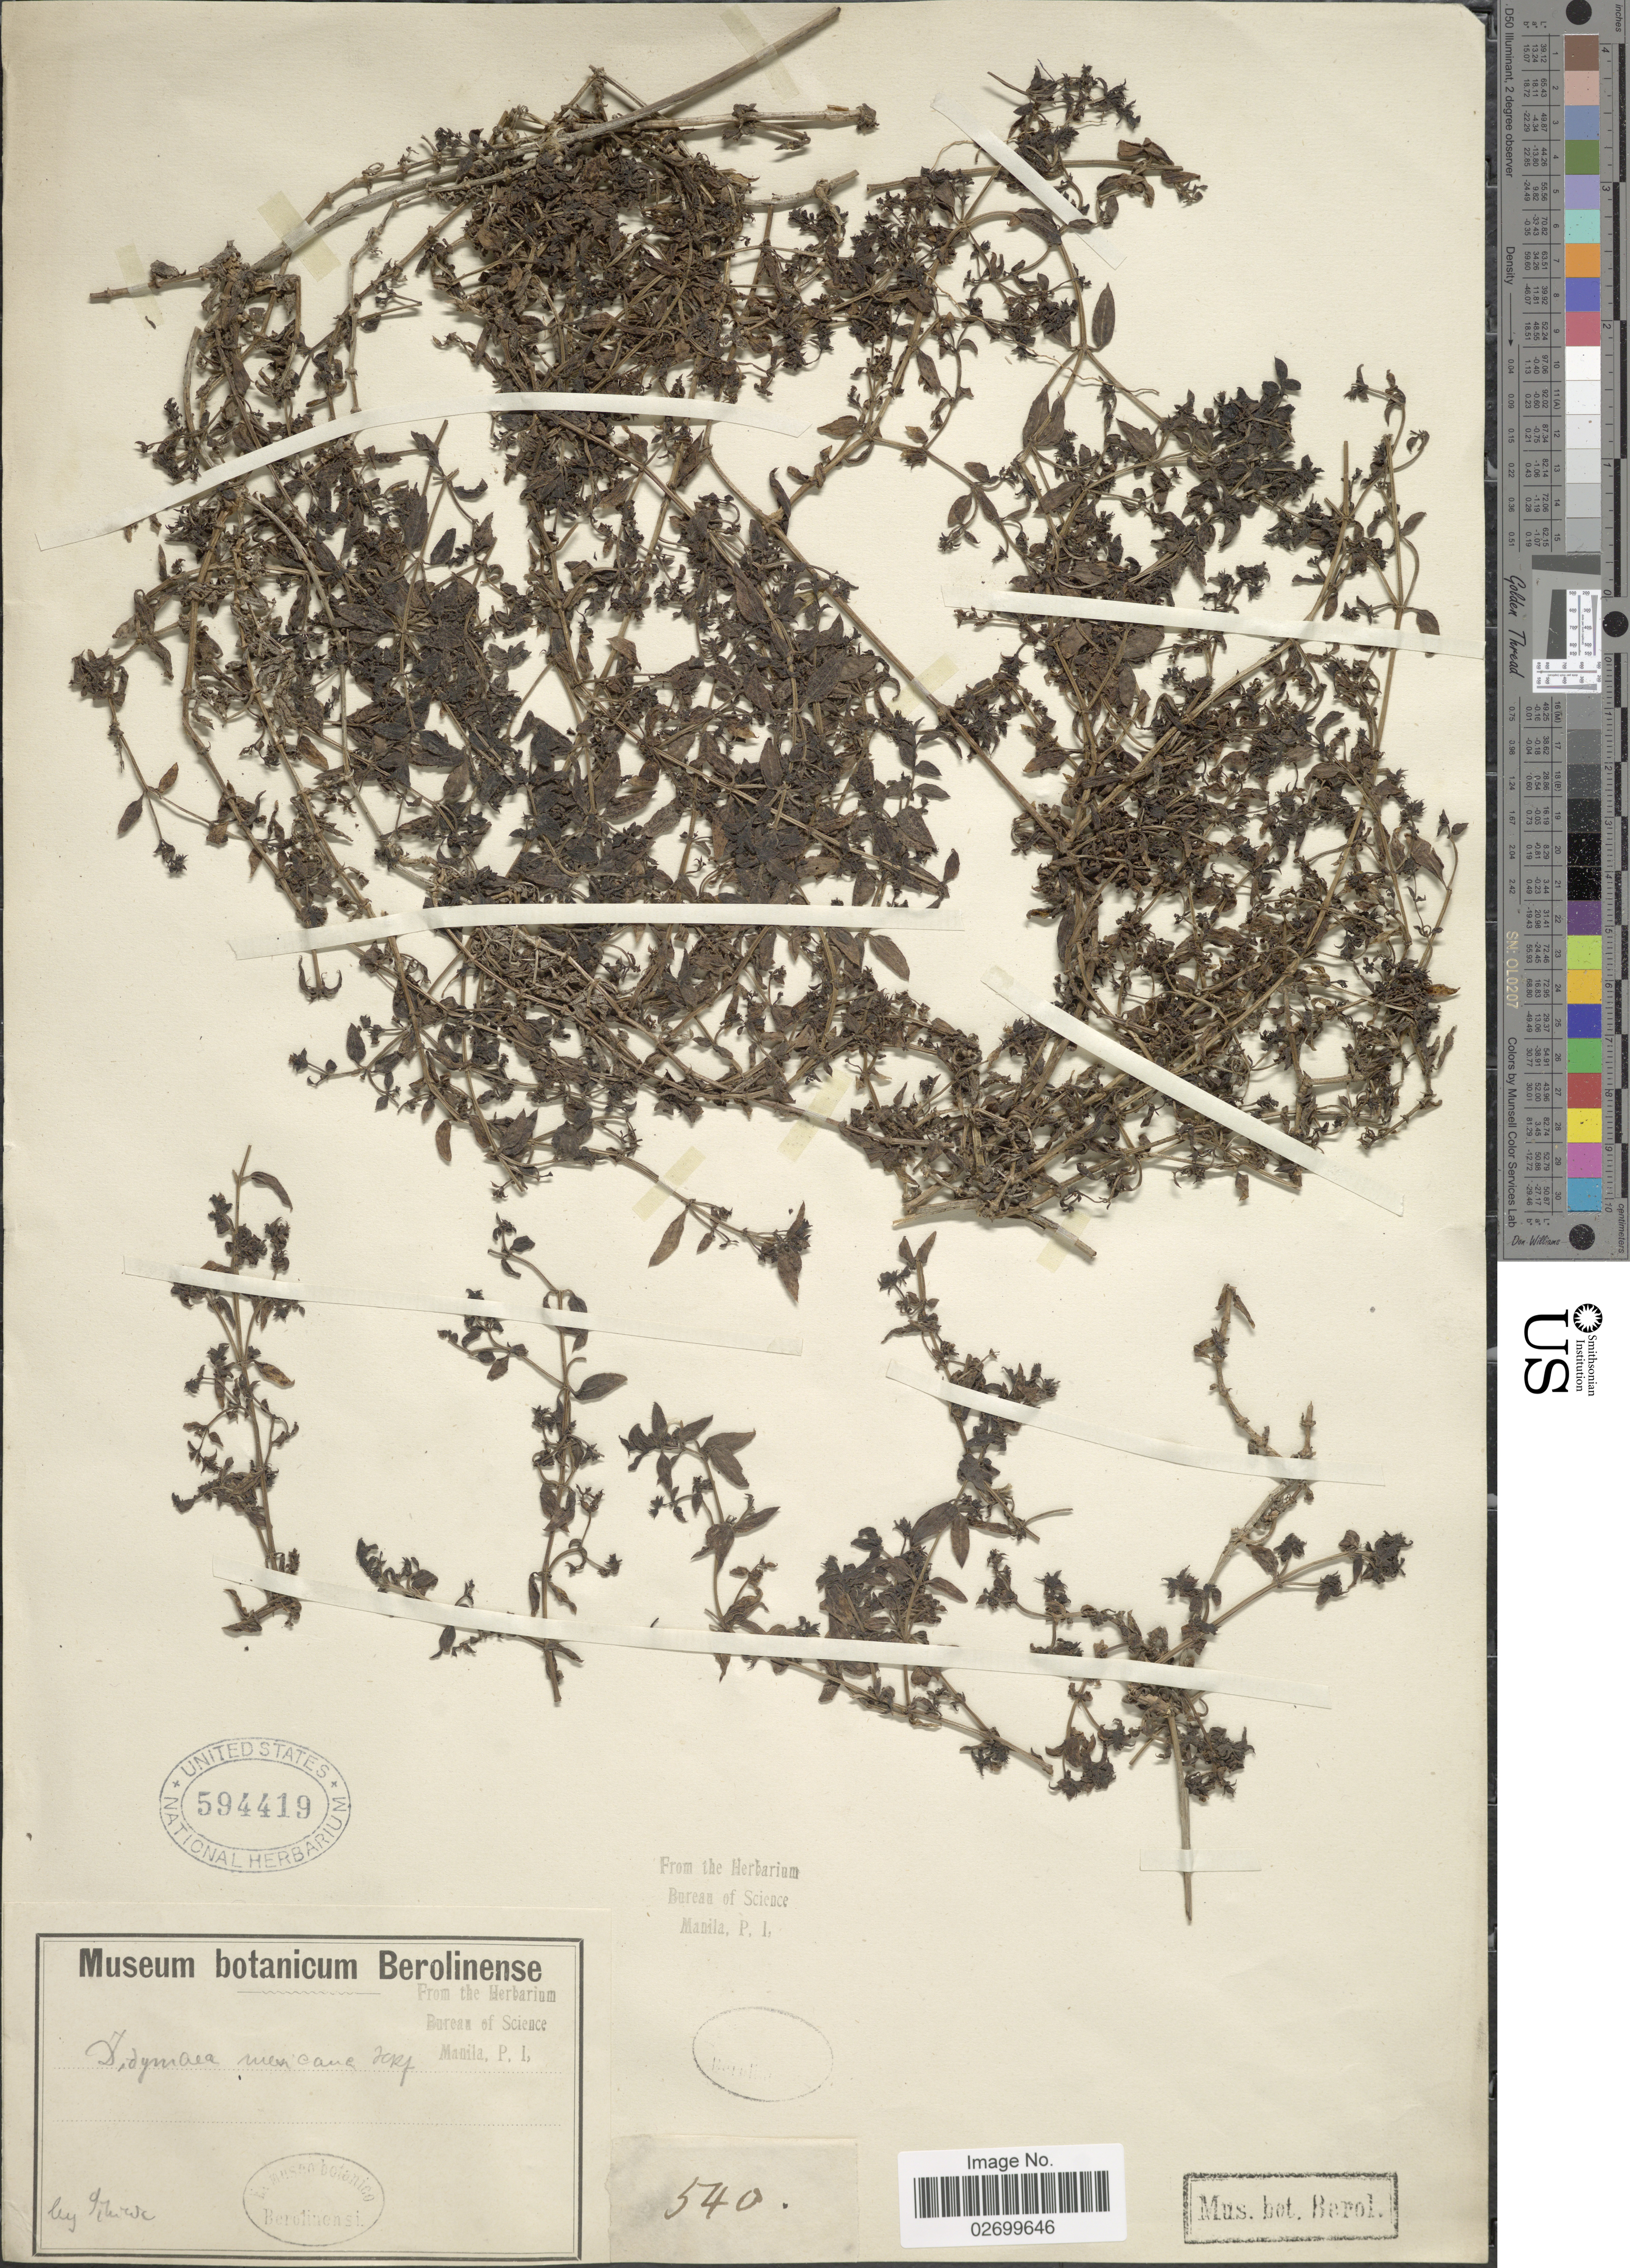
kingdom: Plantae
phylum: Tracheophyta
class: Magnoliopsida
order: Gentianales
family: Rubiaceae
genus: Didymaea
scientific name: Didymaea alsinoides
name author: (Cham. & Schltdl.) Standl.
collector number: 540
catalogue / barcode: US 594419